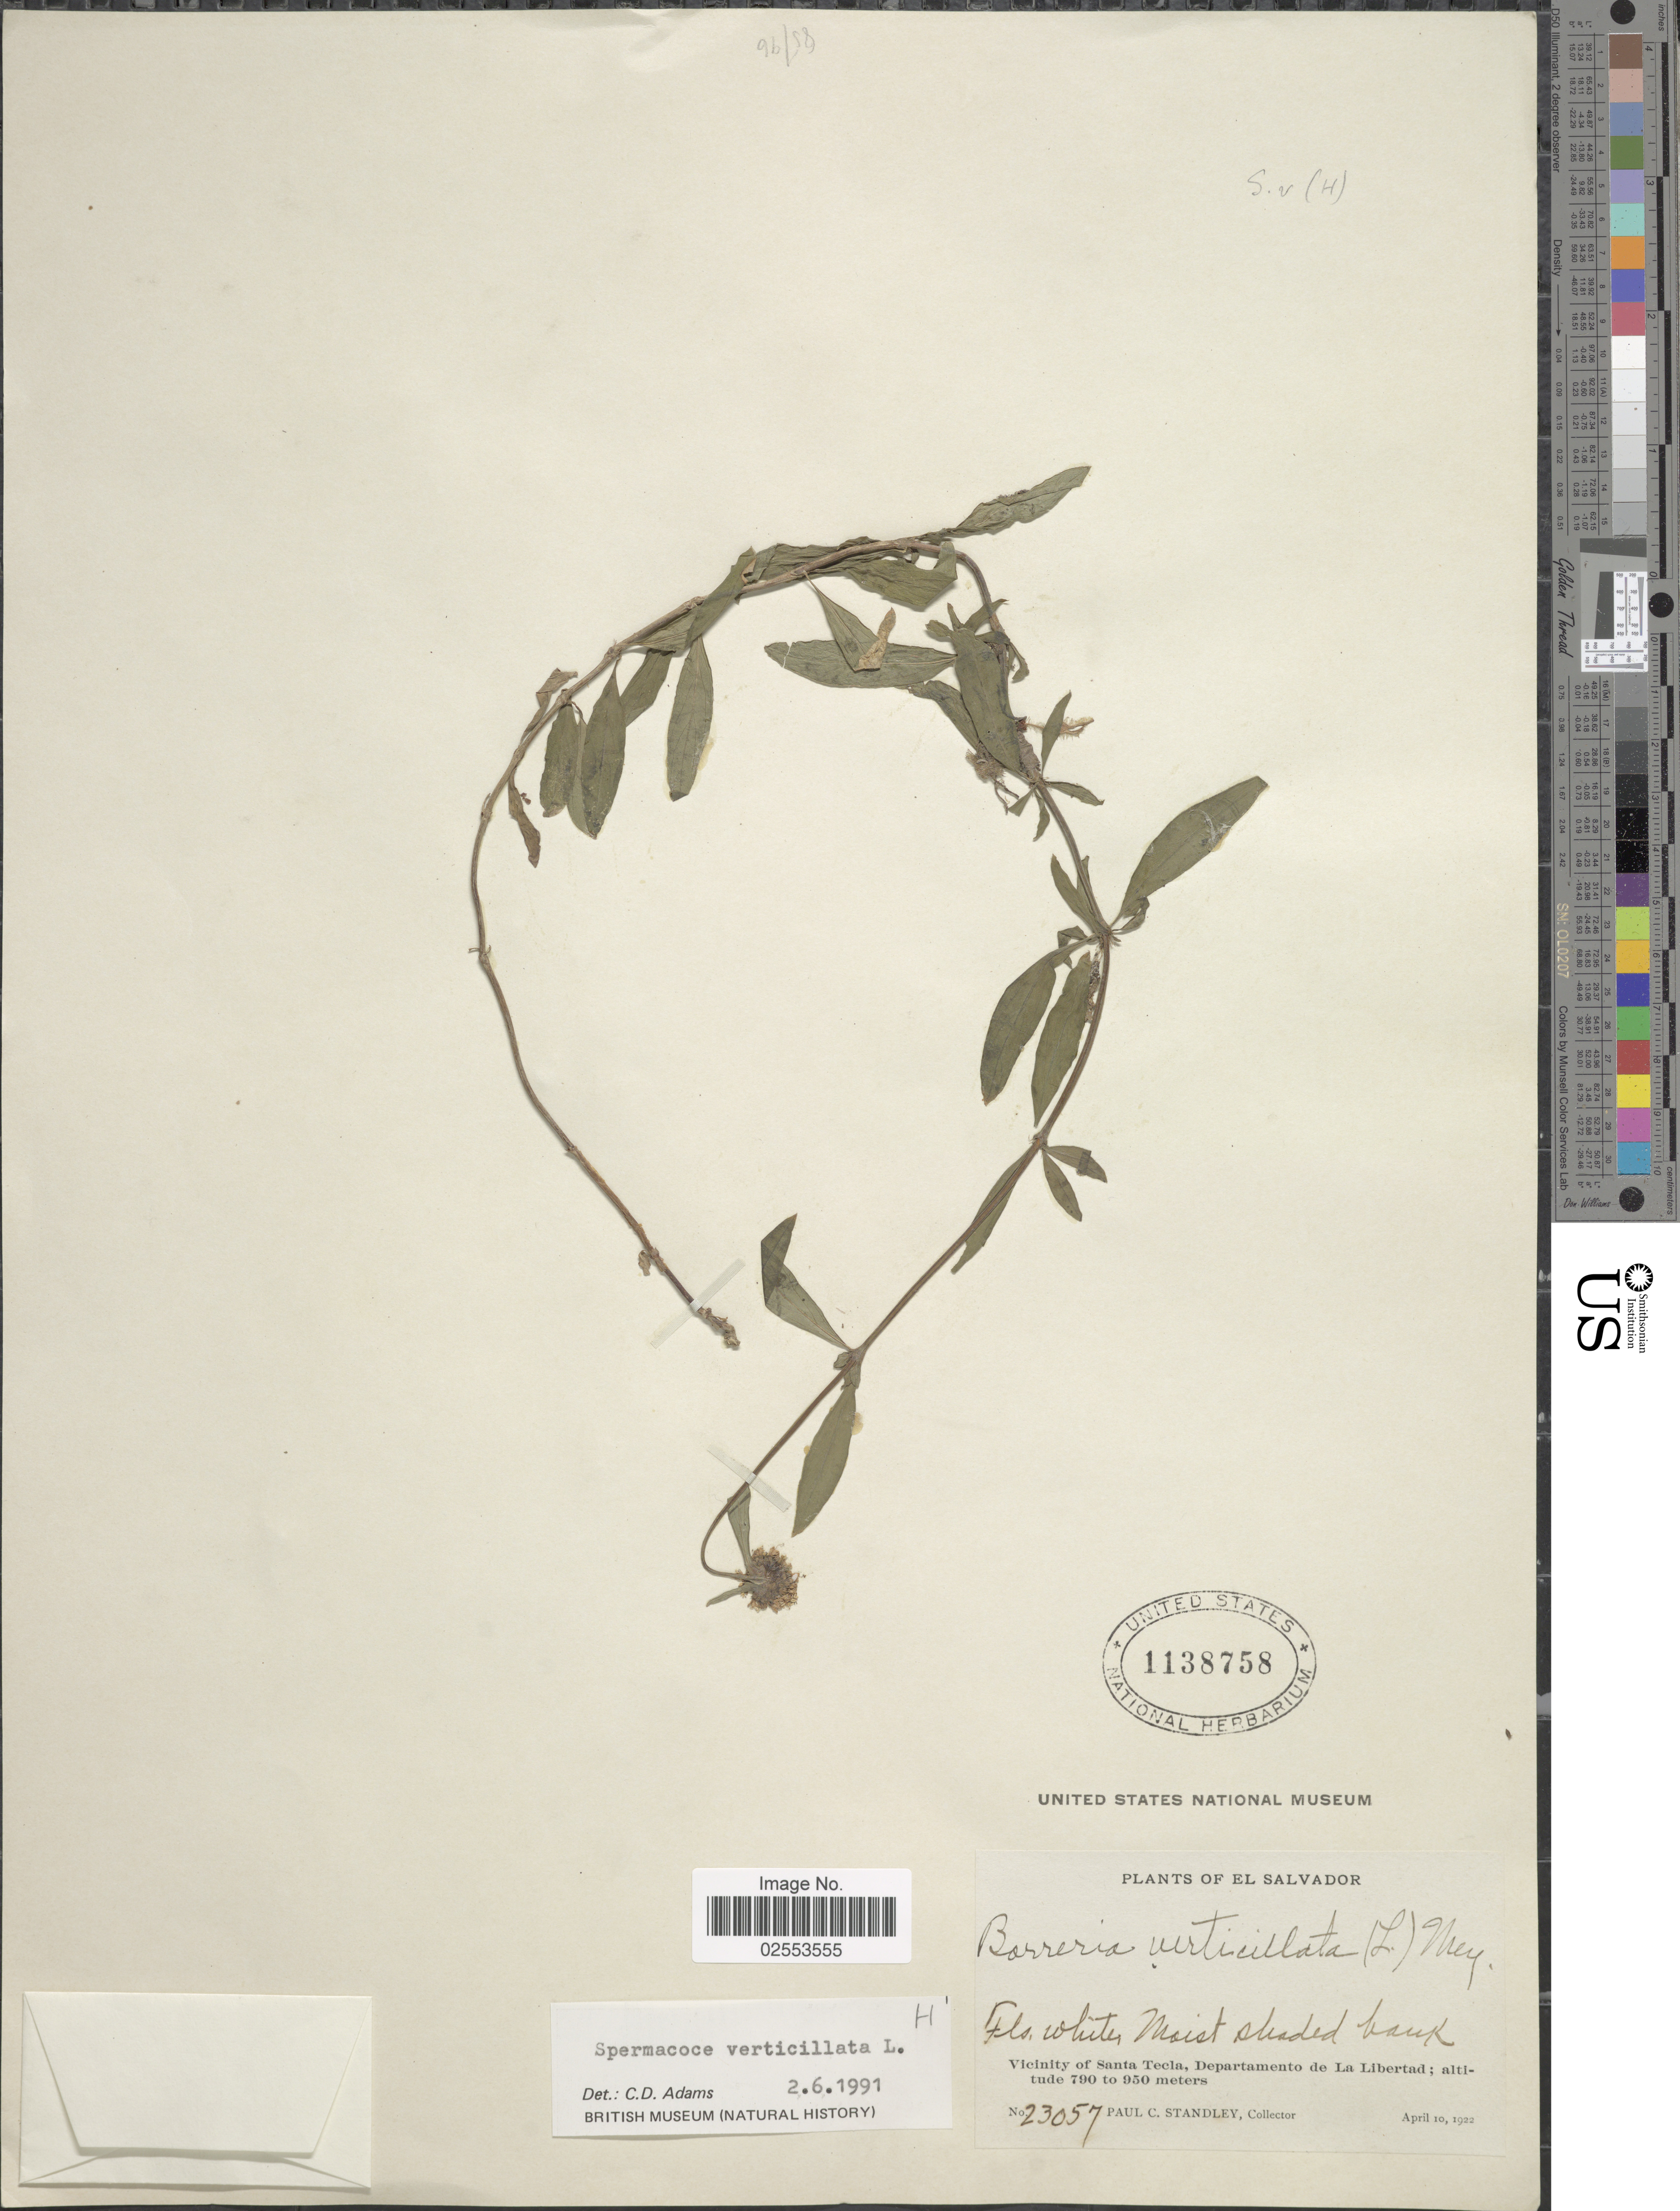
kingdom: Plantae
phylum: Tracheophyta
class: Magnoliopsida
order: Gentianales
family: Rubiaceae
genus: Spermacoce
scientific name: Spermacoce verticillata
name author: L.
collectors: P. C. Standley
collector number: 23057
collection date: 1922-04-10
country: El Salvador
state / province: La Libertad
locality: Vicinity of Santa Tecla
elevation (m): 790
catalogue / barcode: US 1138758